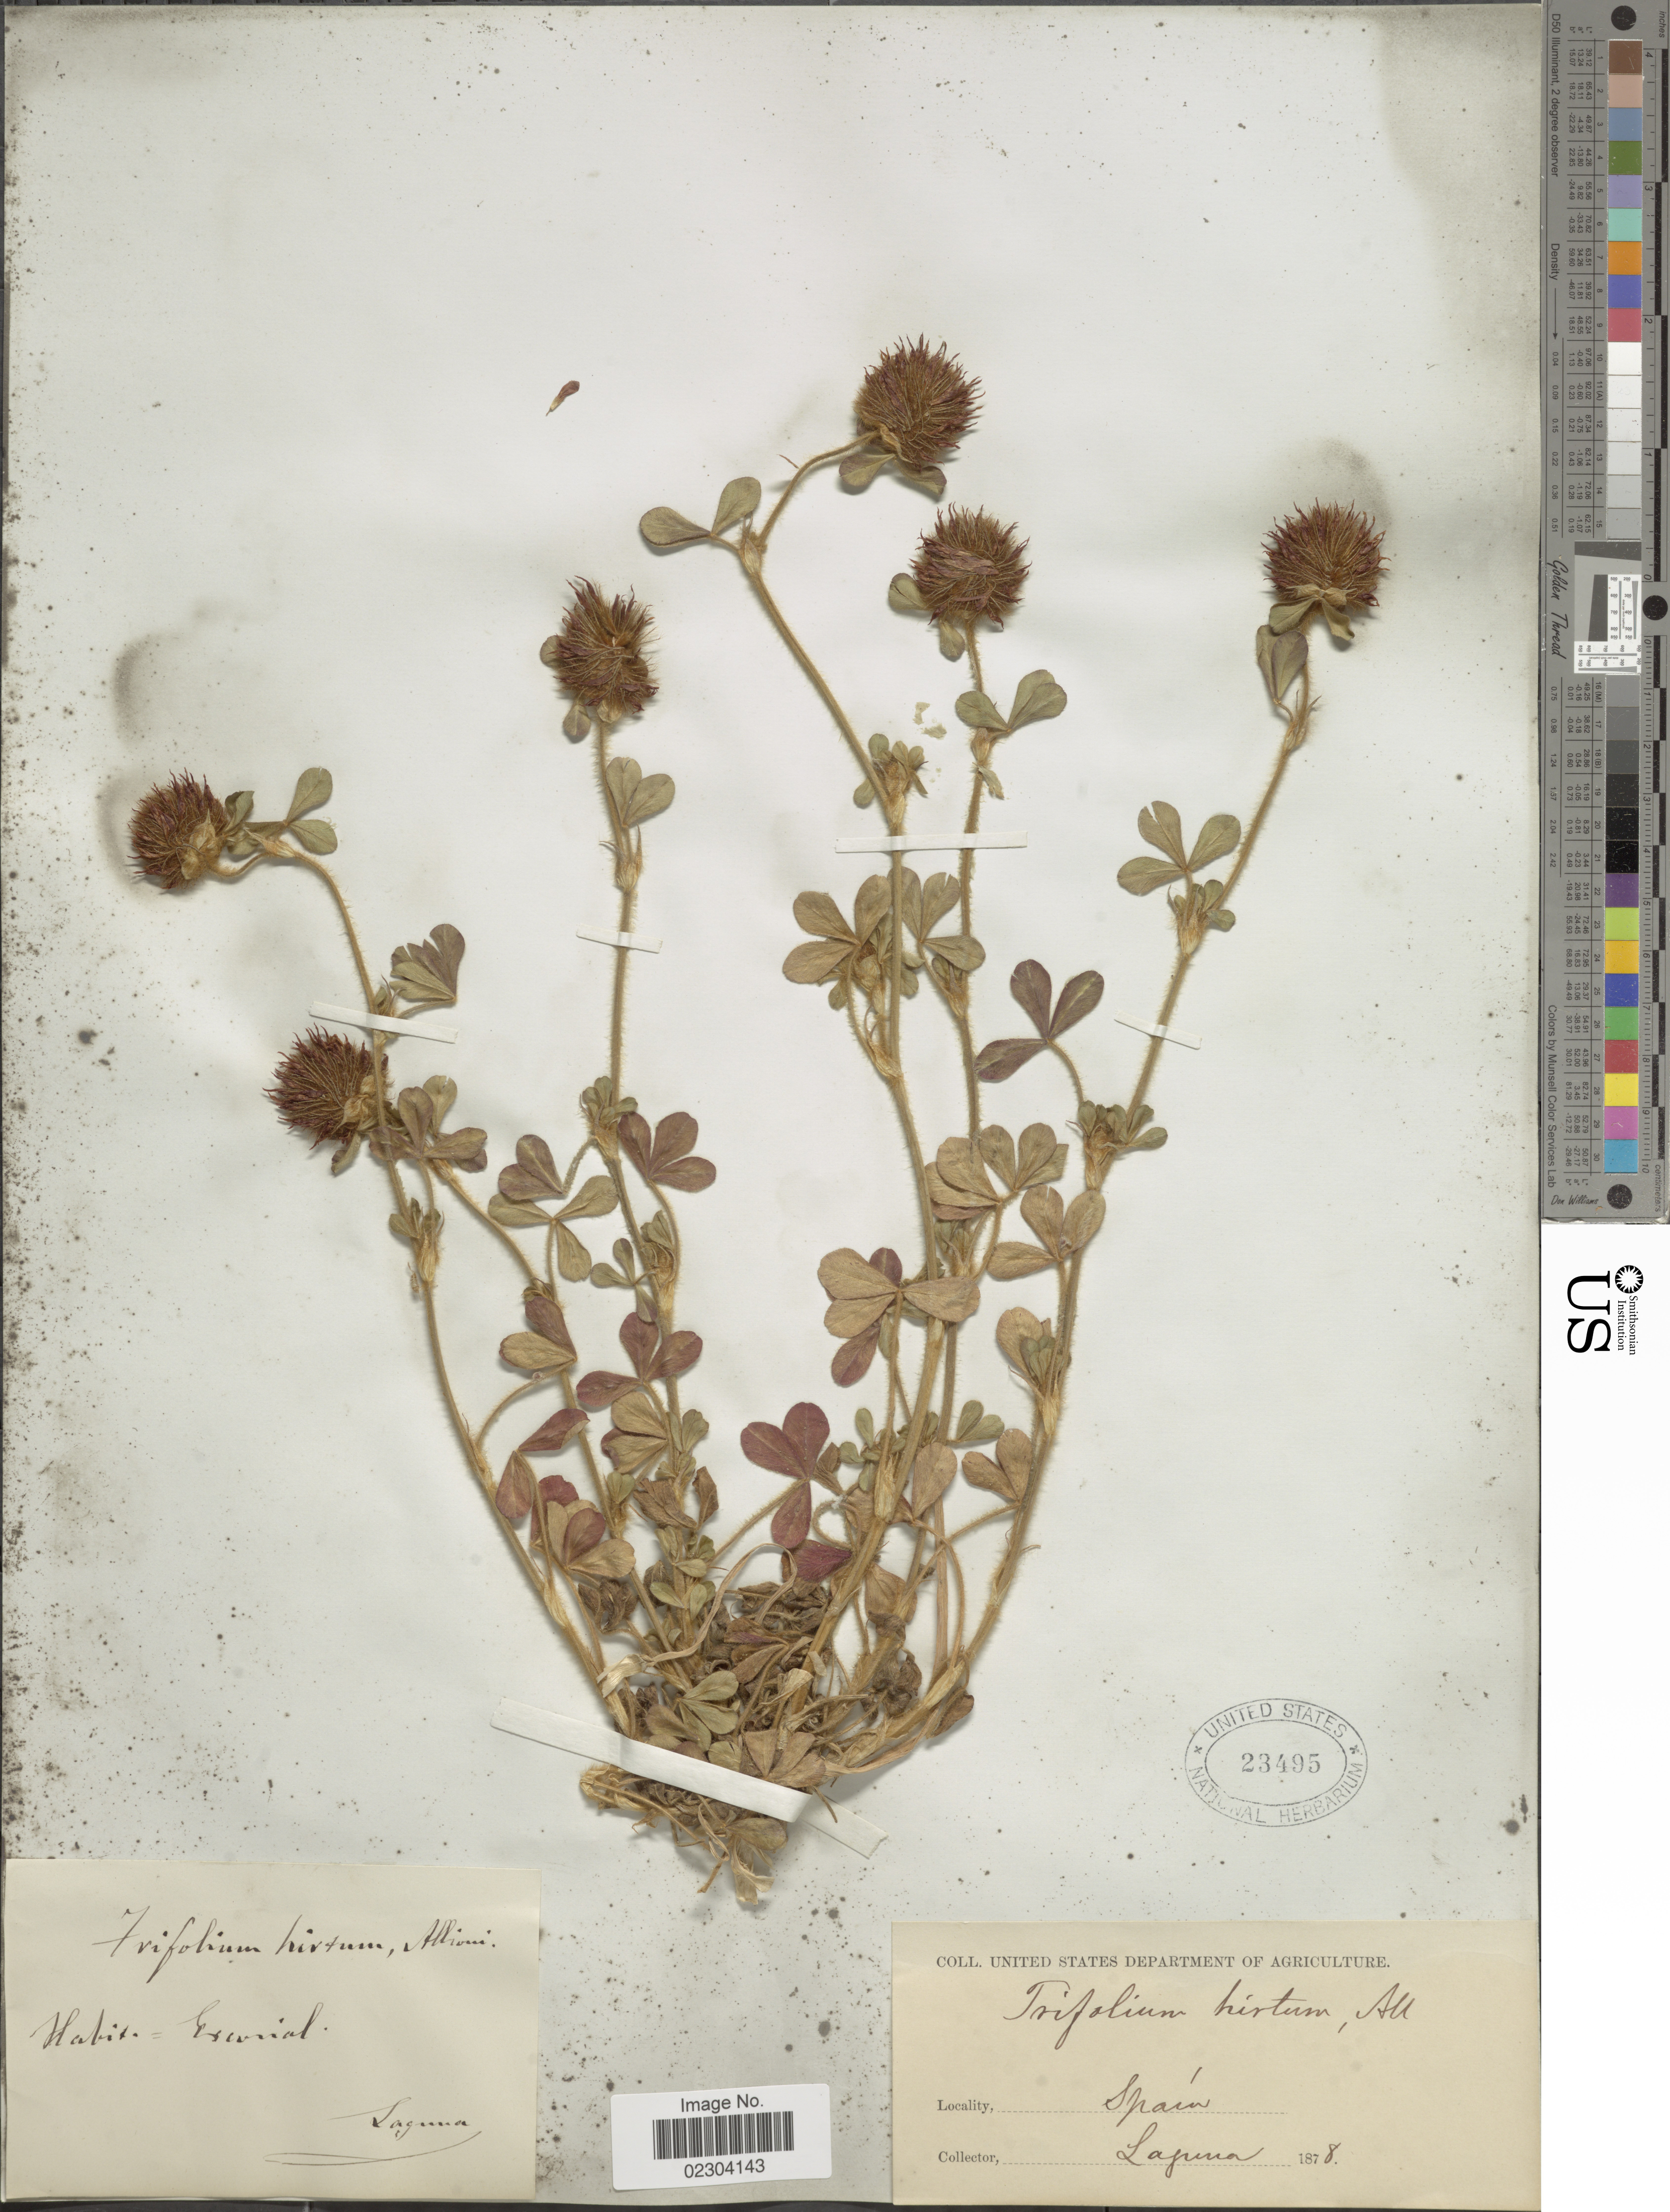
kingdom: Plantae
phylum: Tracheophyta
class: Magnoliopsida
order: Fabales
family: Fabaceae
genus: Trifolium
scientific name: Trifolium hirtum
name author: All.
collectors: -. Laguna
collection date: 1878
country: Spain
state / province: Madrid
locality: Escorial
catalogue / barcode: US 23495